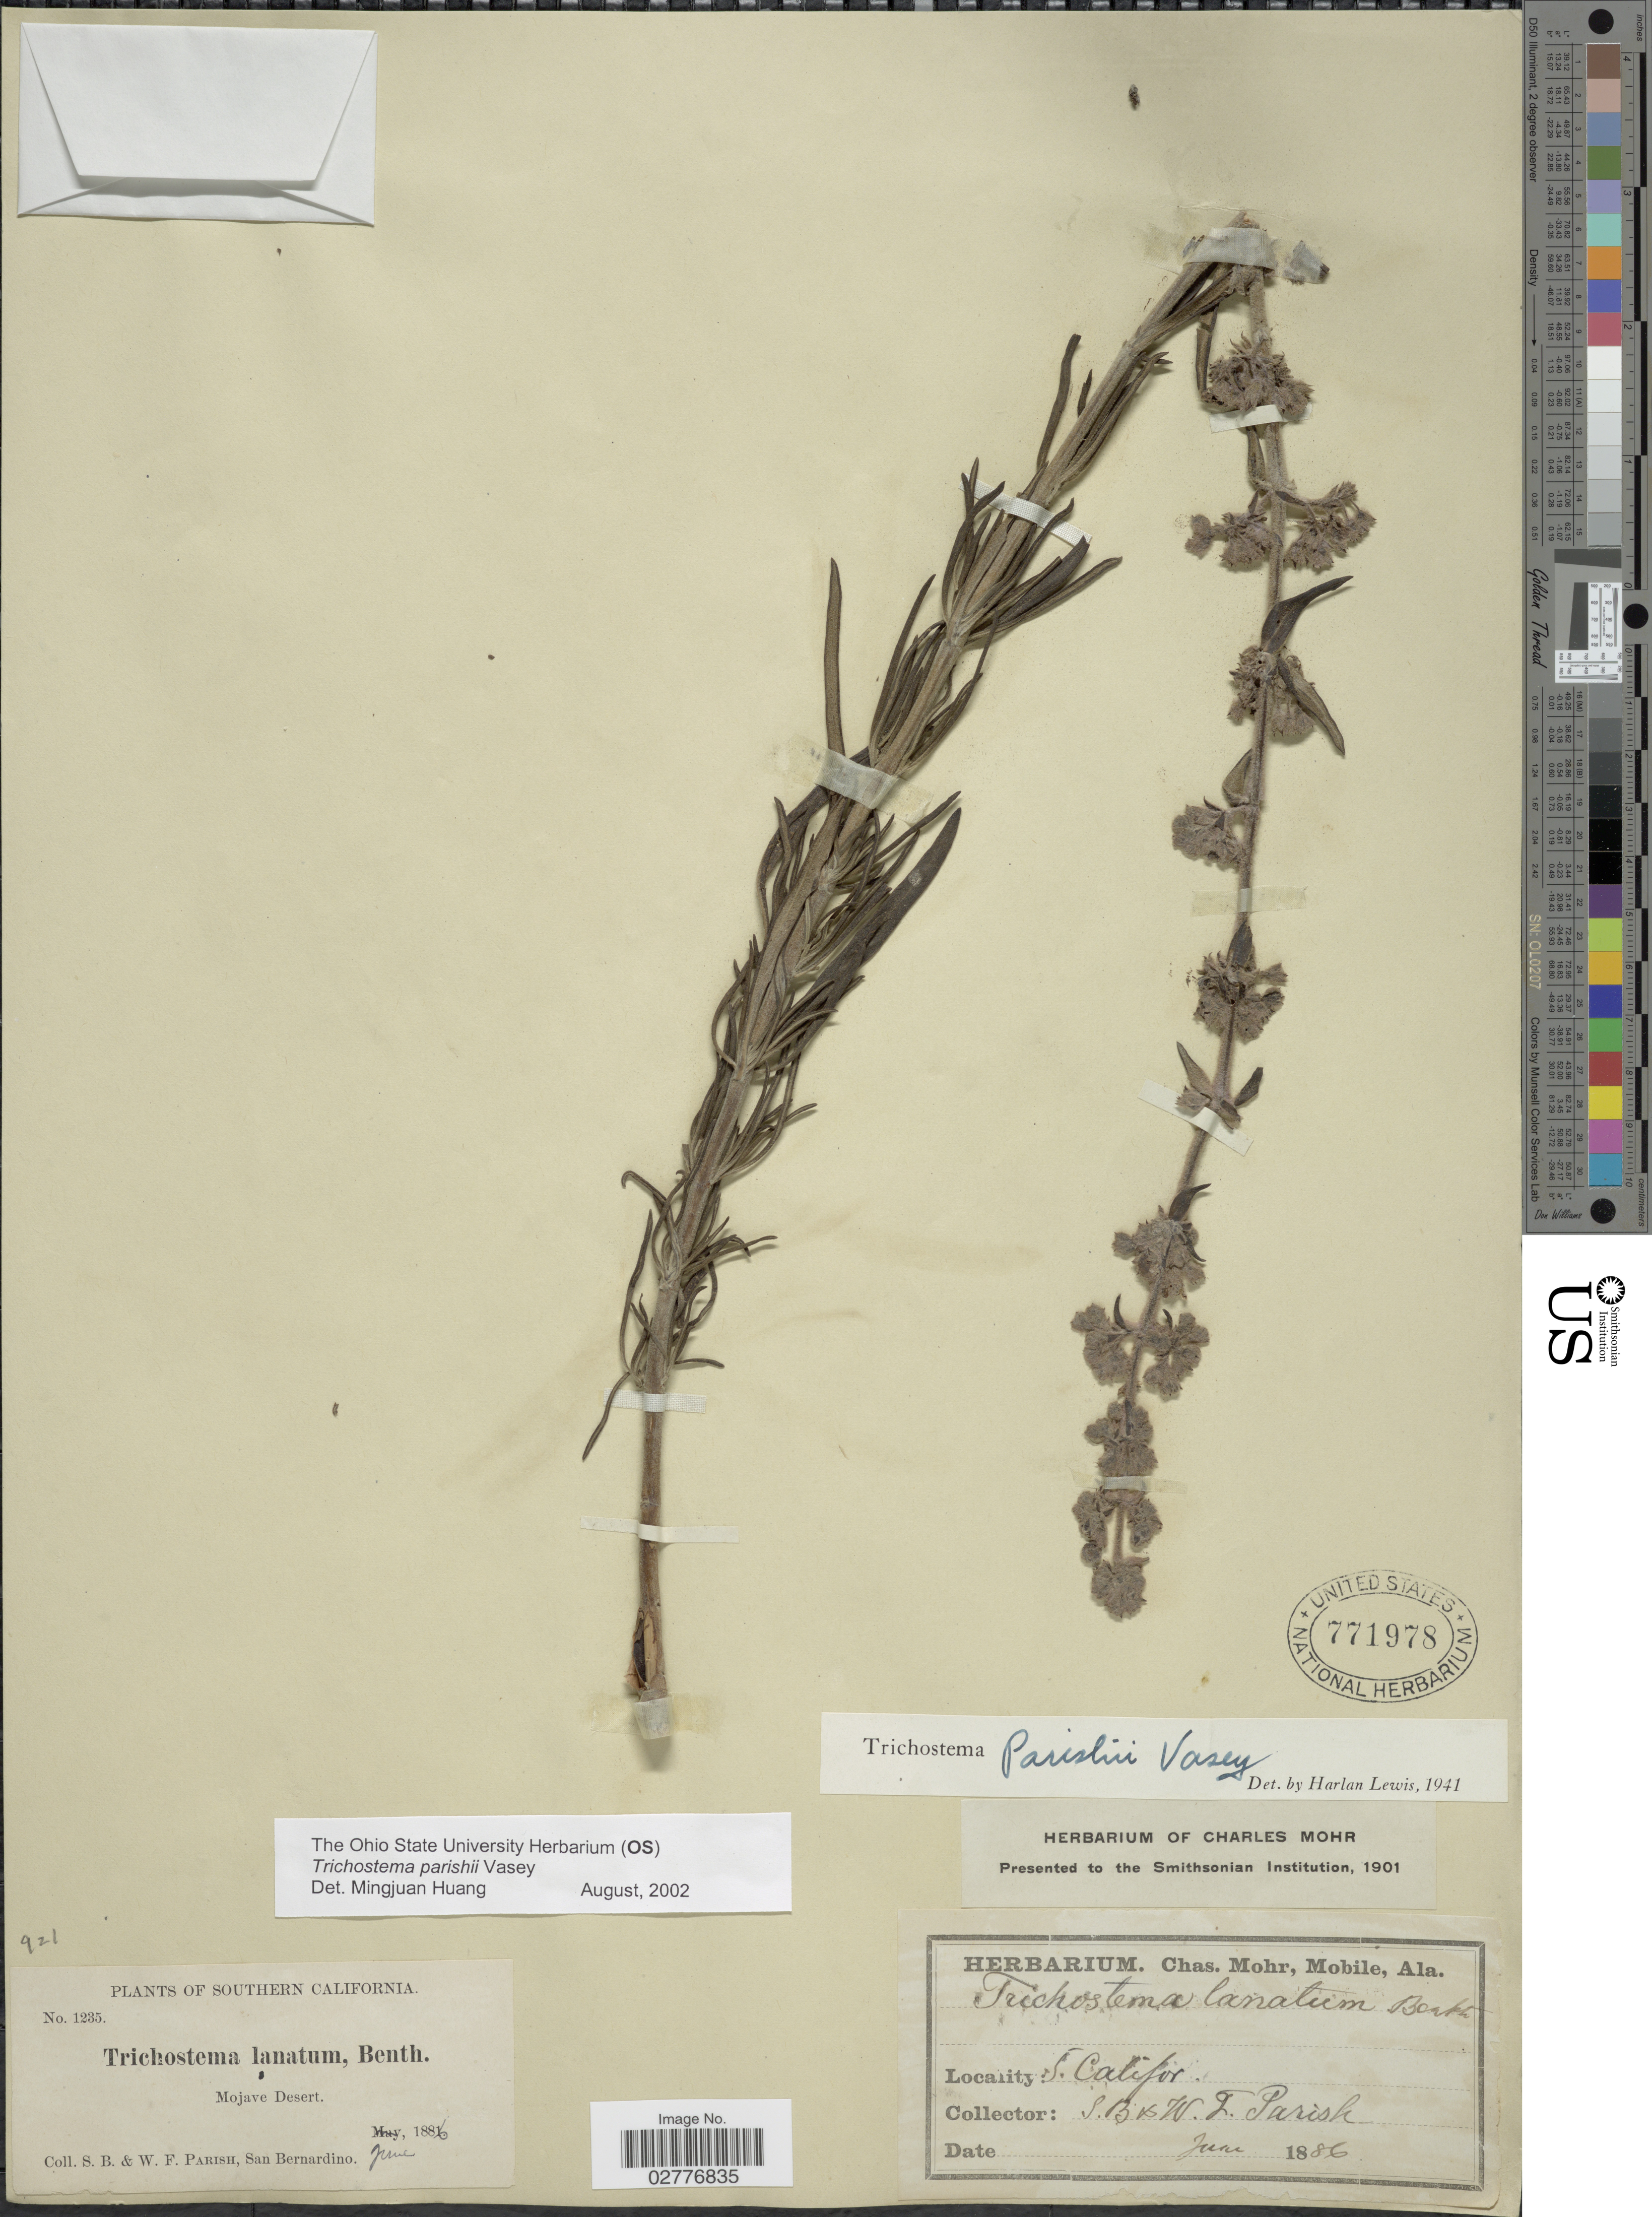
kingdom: Plantae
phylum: Tracheophyta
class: Magnoliopsida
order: Lamiales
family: Lamiaceae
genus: Trichostema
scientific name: Trichostema parishii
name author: Vasey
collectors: S. B. Parish & W. F. Parish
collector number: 1235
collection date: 1886-06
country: United States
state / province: California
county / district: San Bernardino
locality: Southern California. Mojave Desert.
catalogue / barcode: US 771978